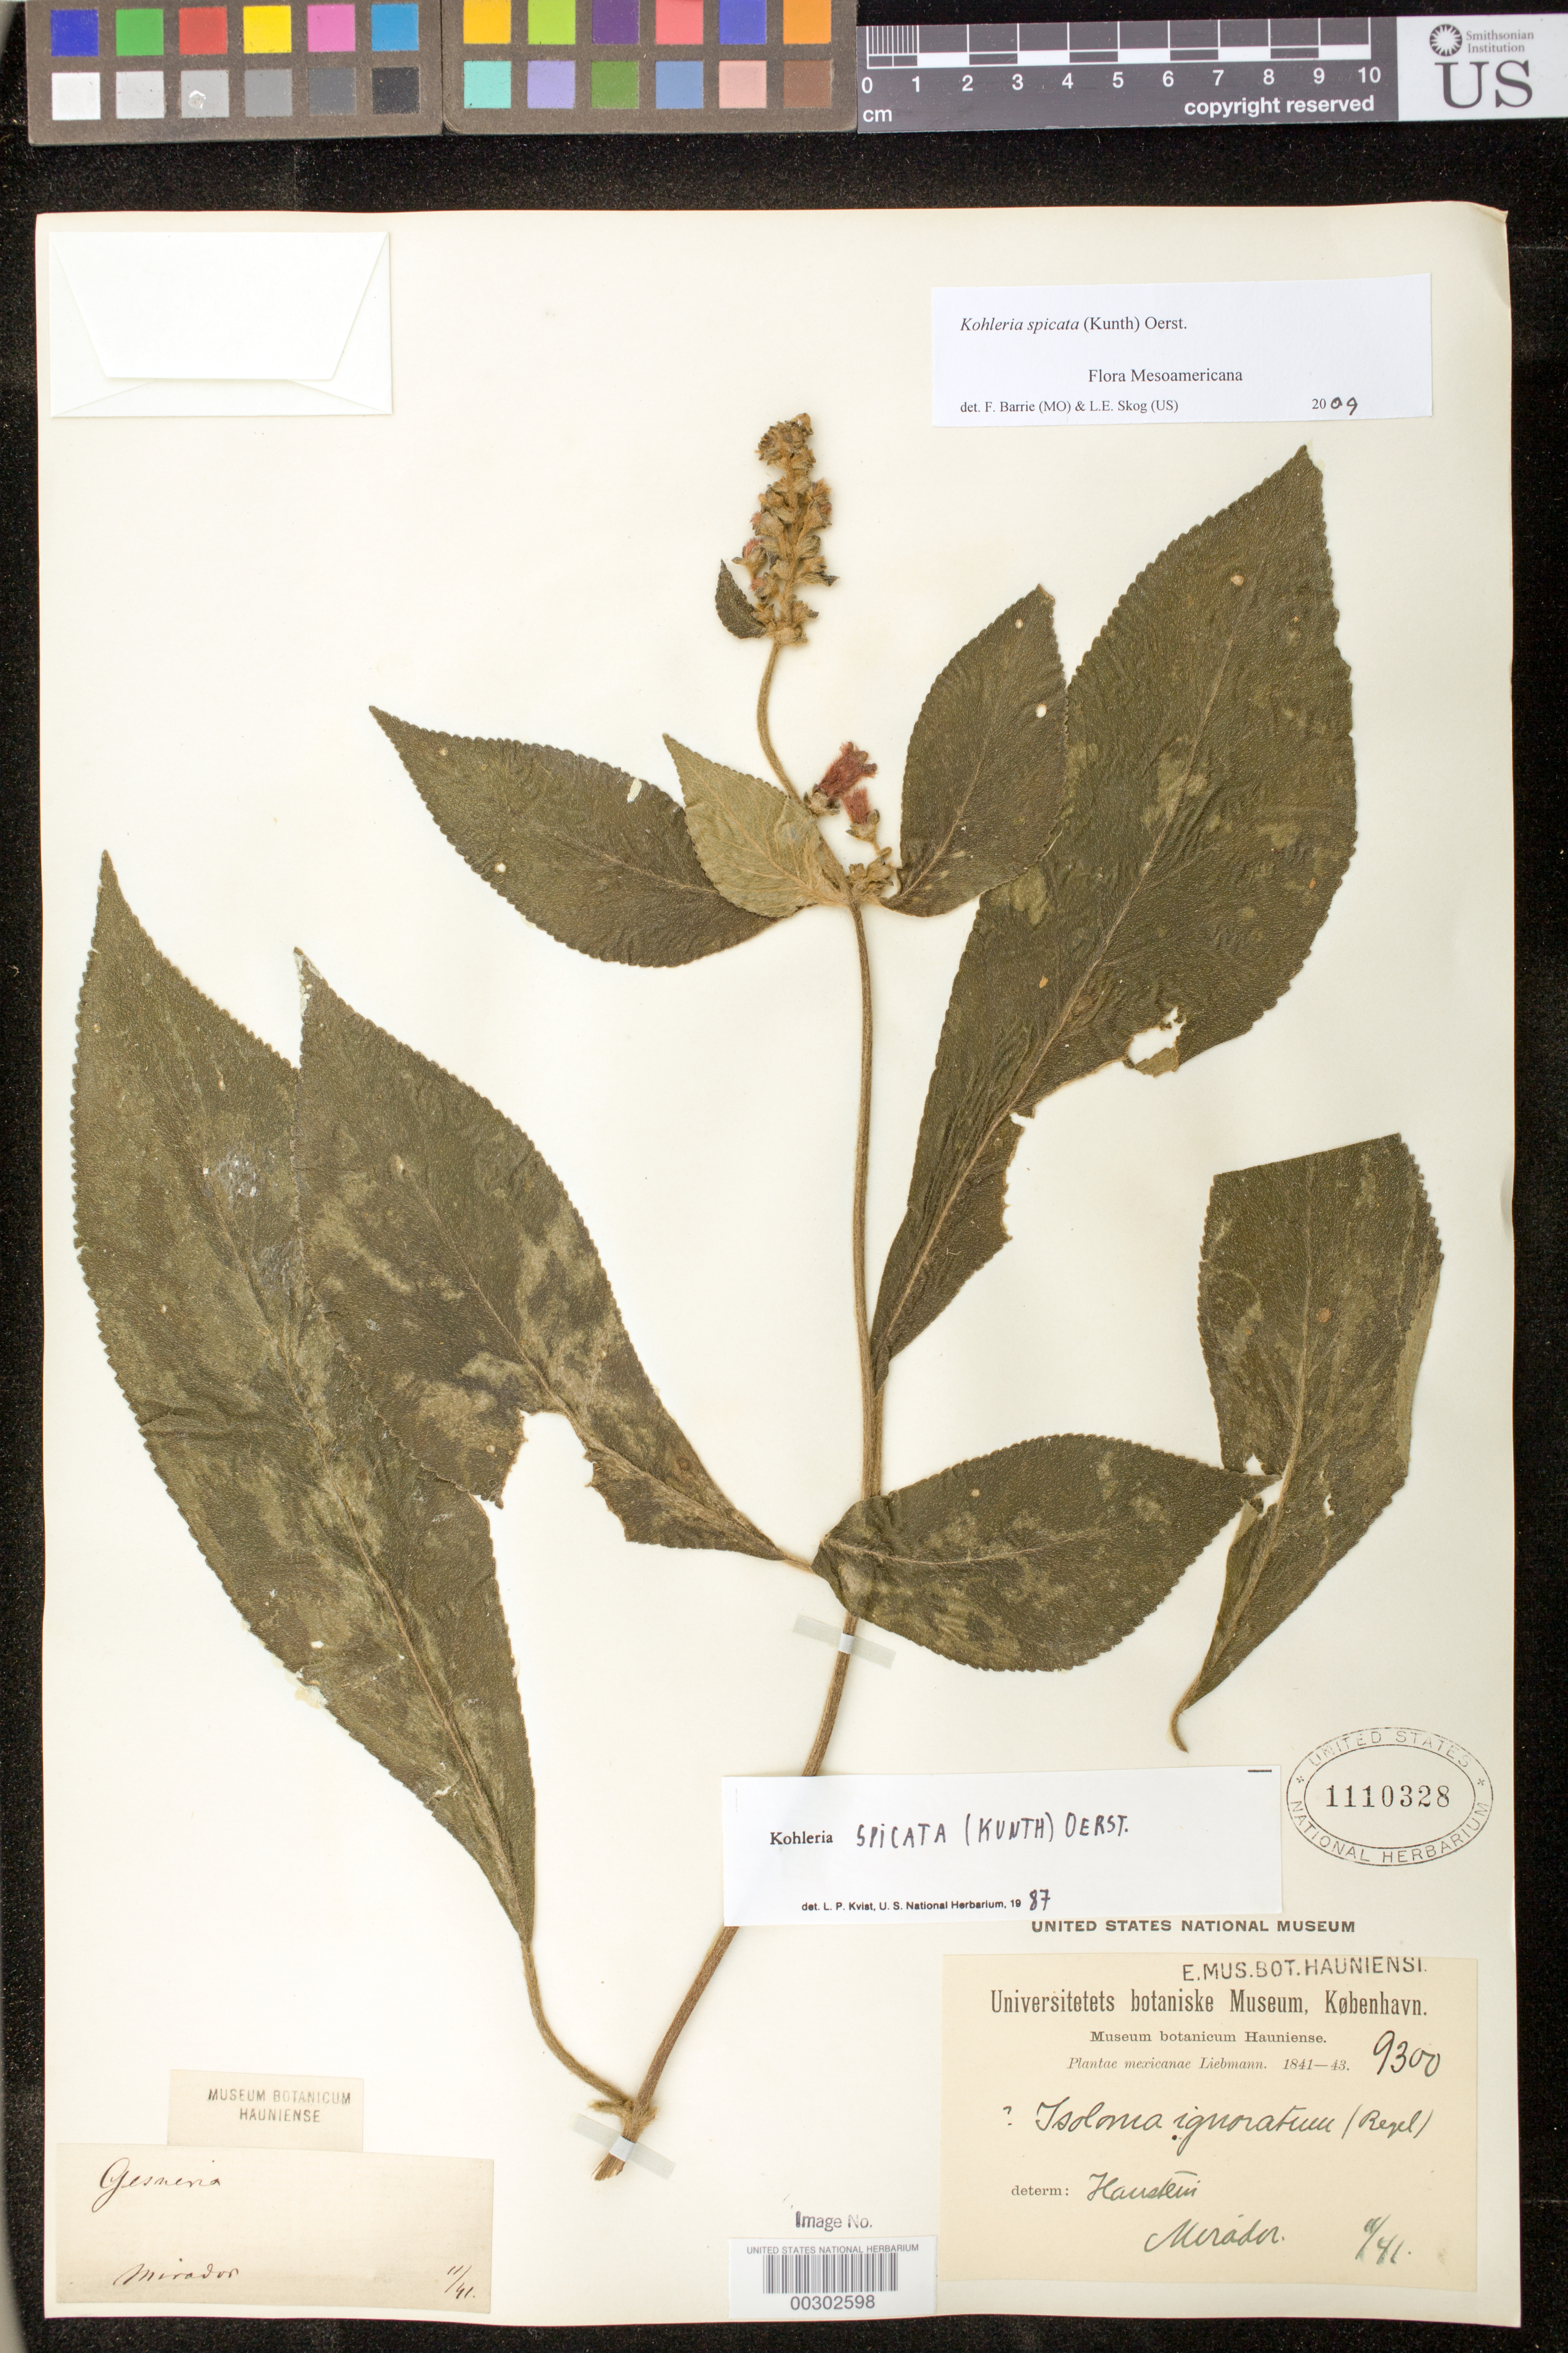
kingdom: Plantae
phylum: Tracheophyta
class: Magnoliopsida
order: Lamiales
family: Gesneriaceae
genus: Kohleria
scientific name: Kohleria spicata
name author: (Kunth) Oerst.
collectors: F. M. Liebmann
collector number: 9300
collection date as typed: Nov 1841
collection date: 1841-11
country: Mexico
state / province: Veracruz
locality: Mirador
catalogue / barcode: US 1110328